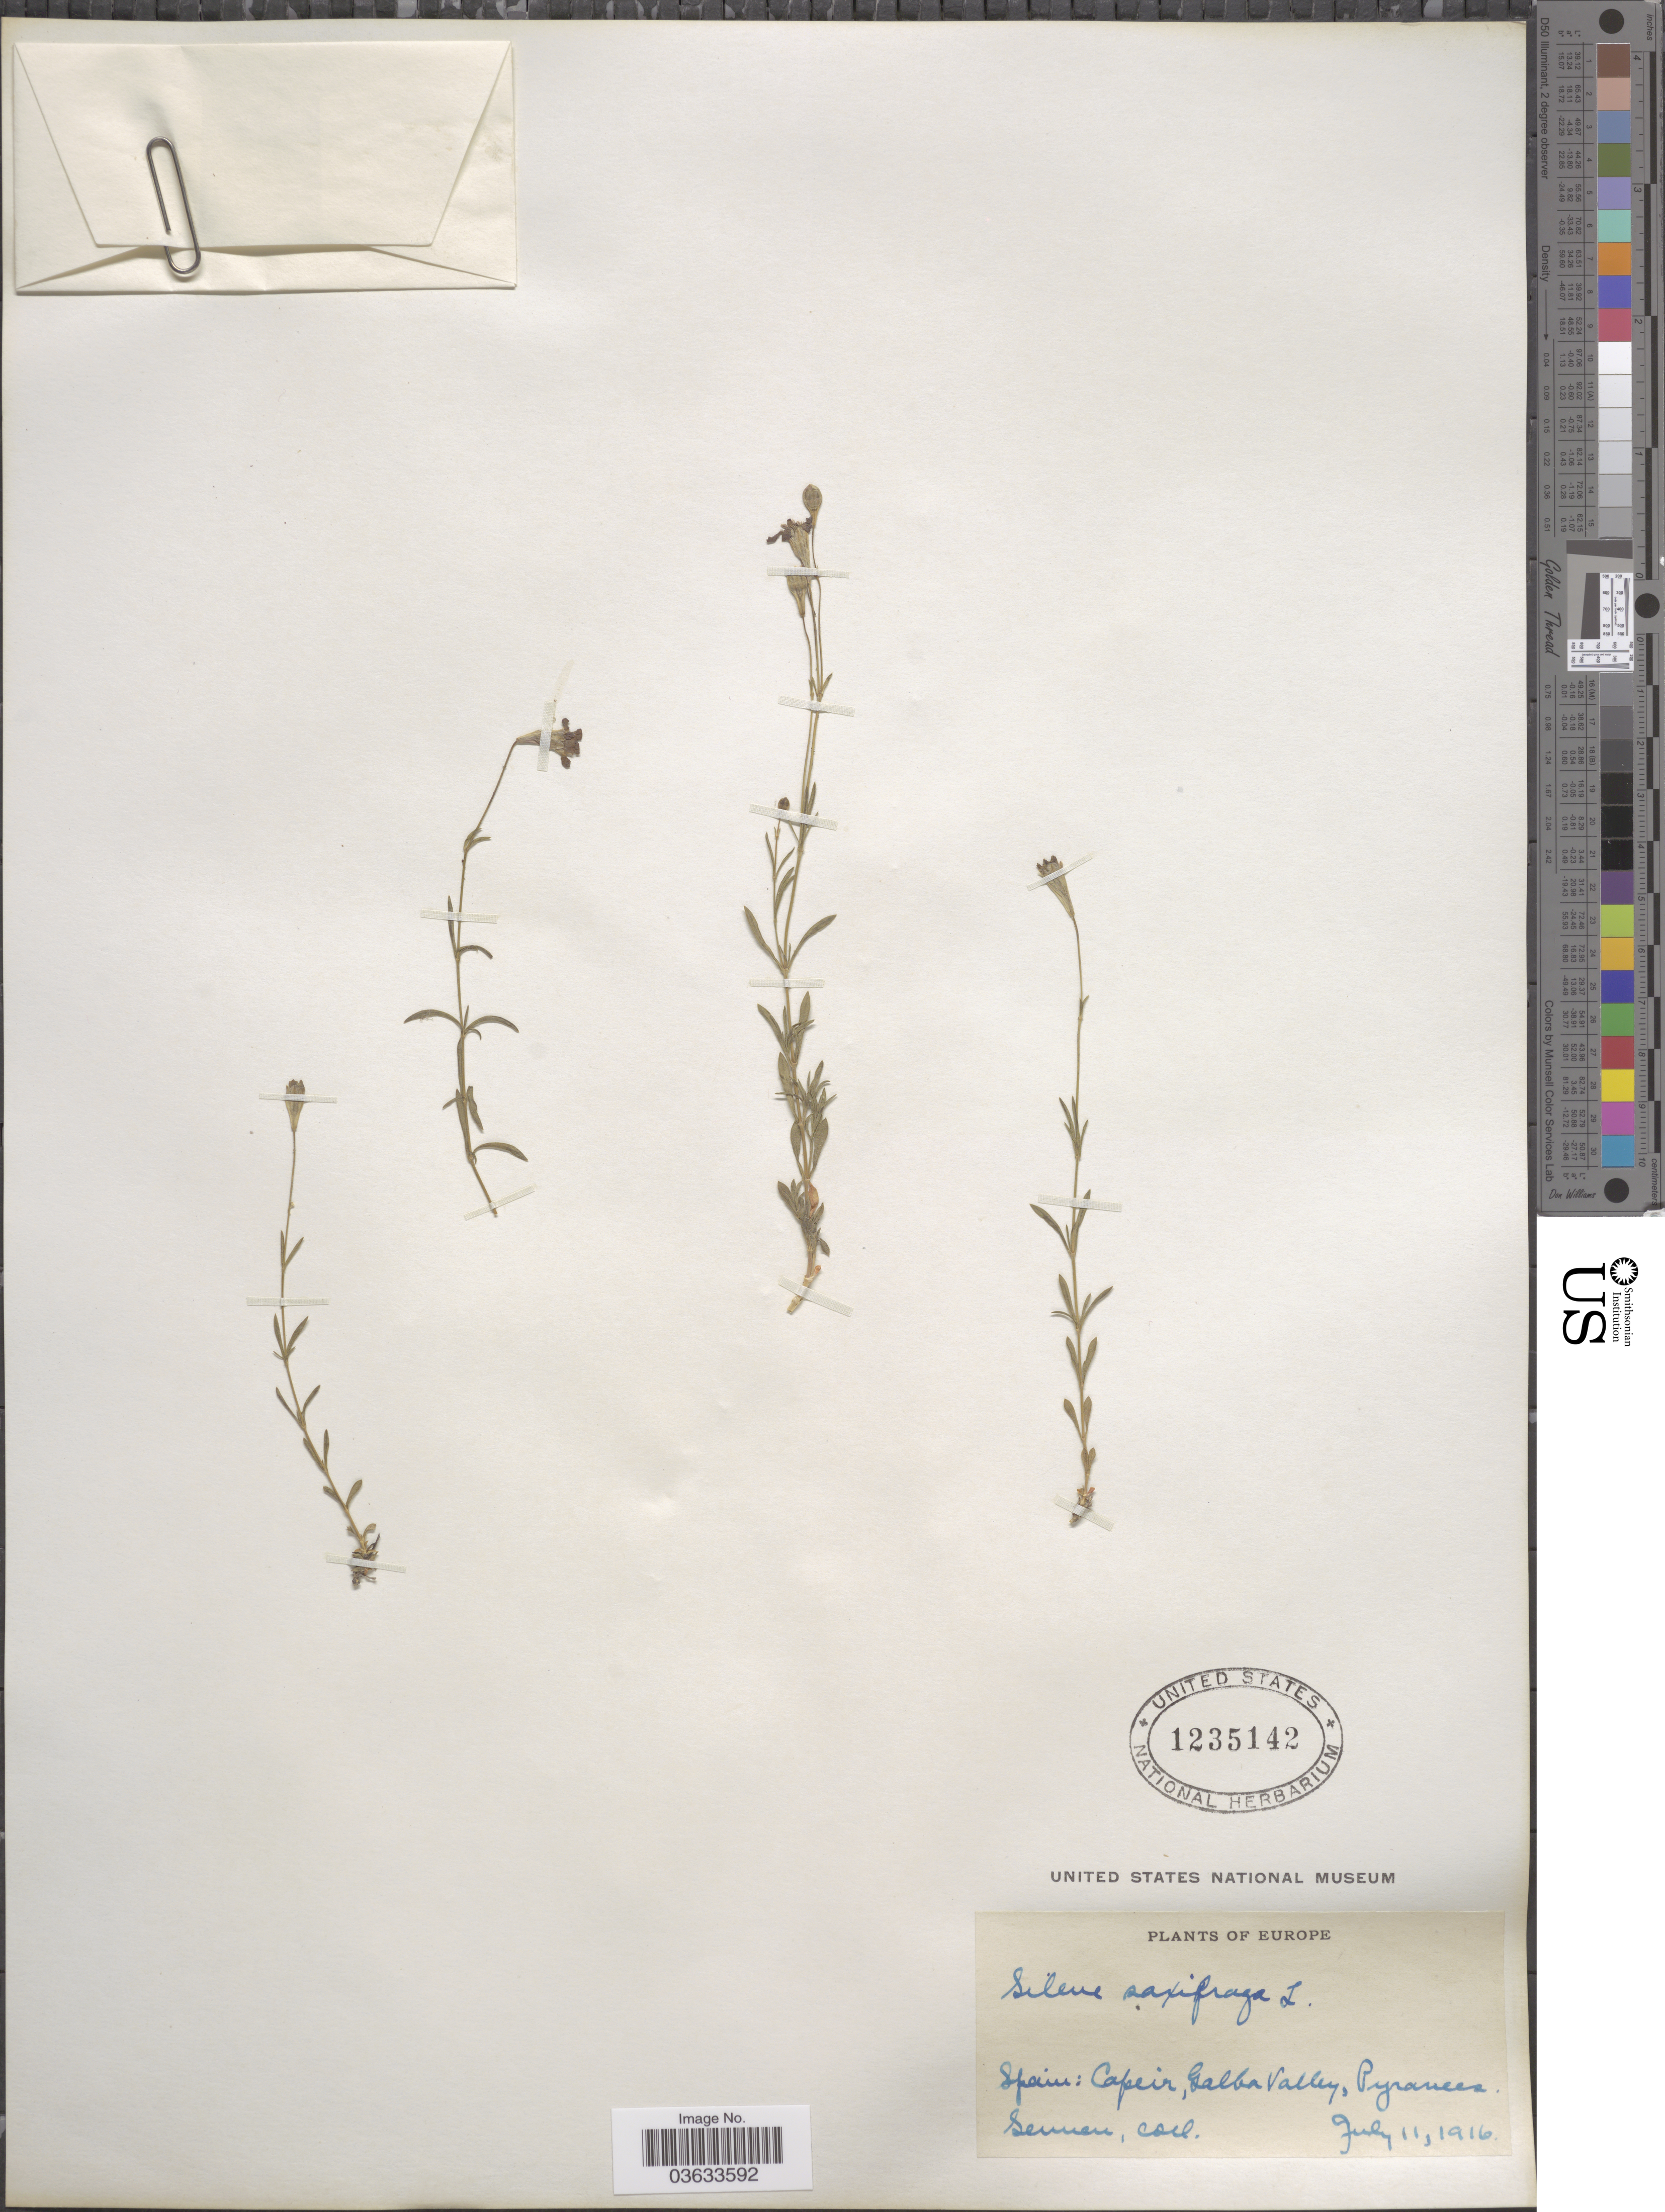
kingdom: Plantae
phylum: Tracheophyta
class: Magnoliopsida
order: Caryophyllales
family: Caryophyllaceae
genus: Silene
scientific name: Silene saxifraga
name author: L.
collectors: E. Sennen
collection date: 1916-07-11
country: Spain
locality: Capeir, Galba Valley, Pyranees.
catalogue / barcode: US 1235142